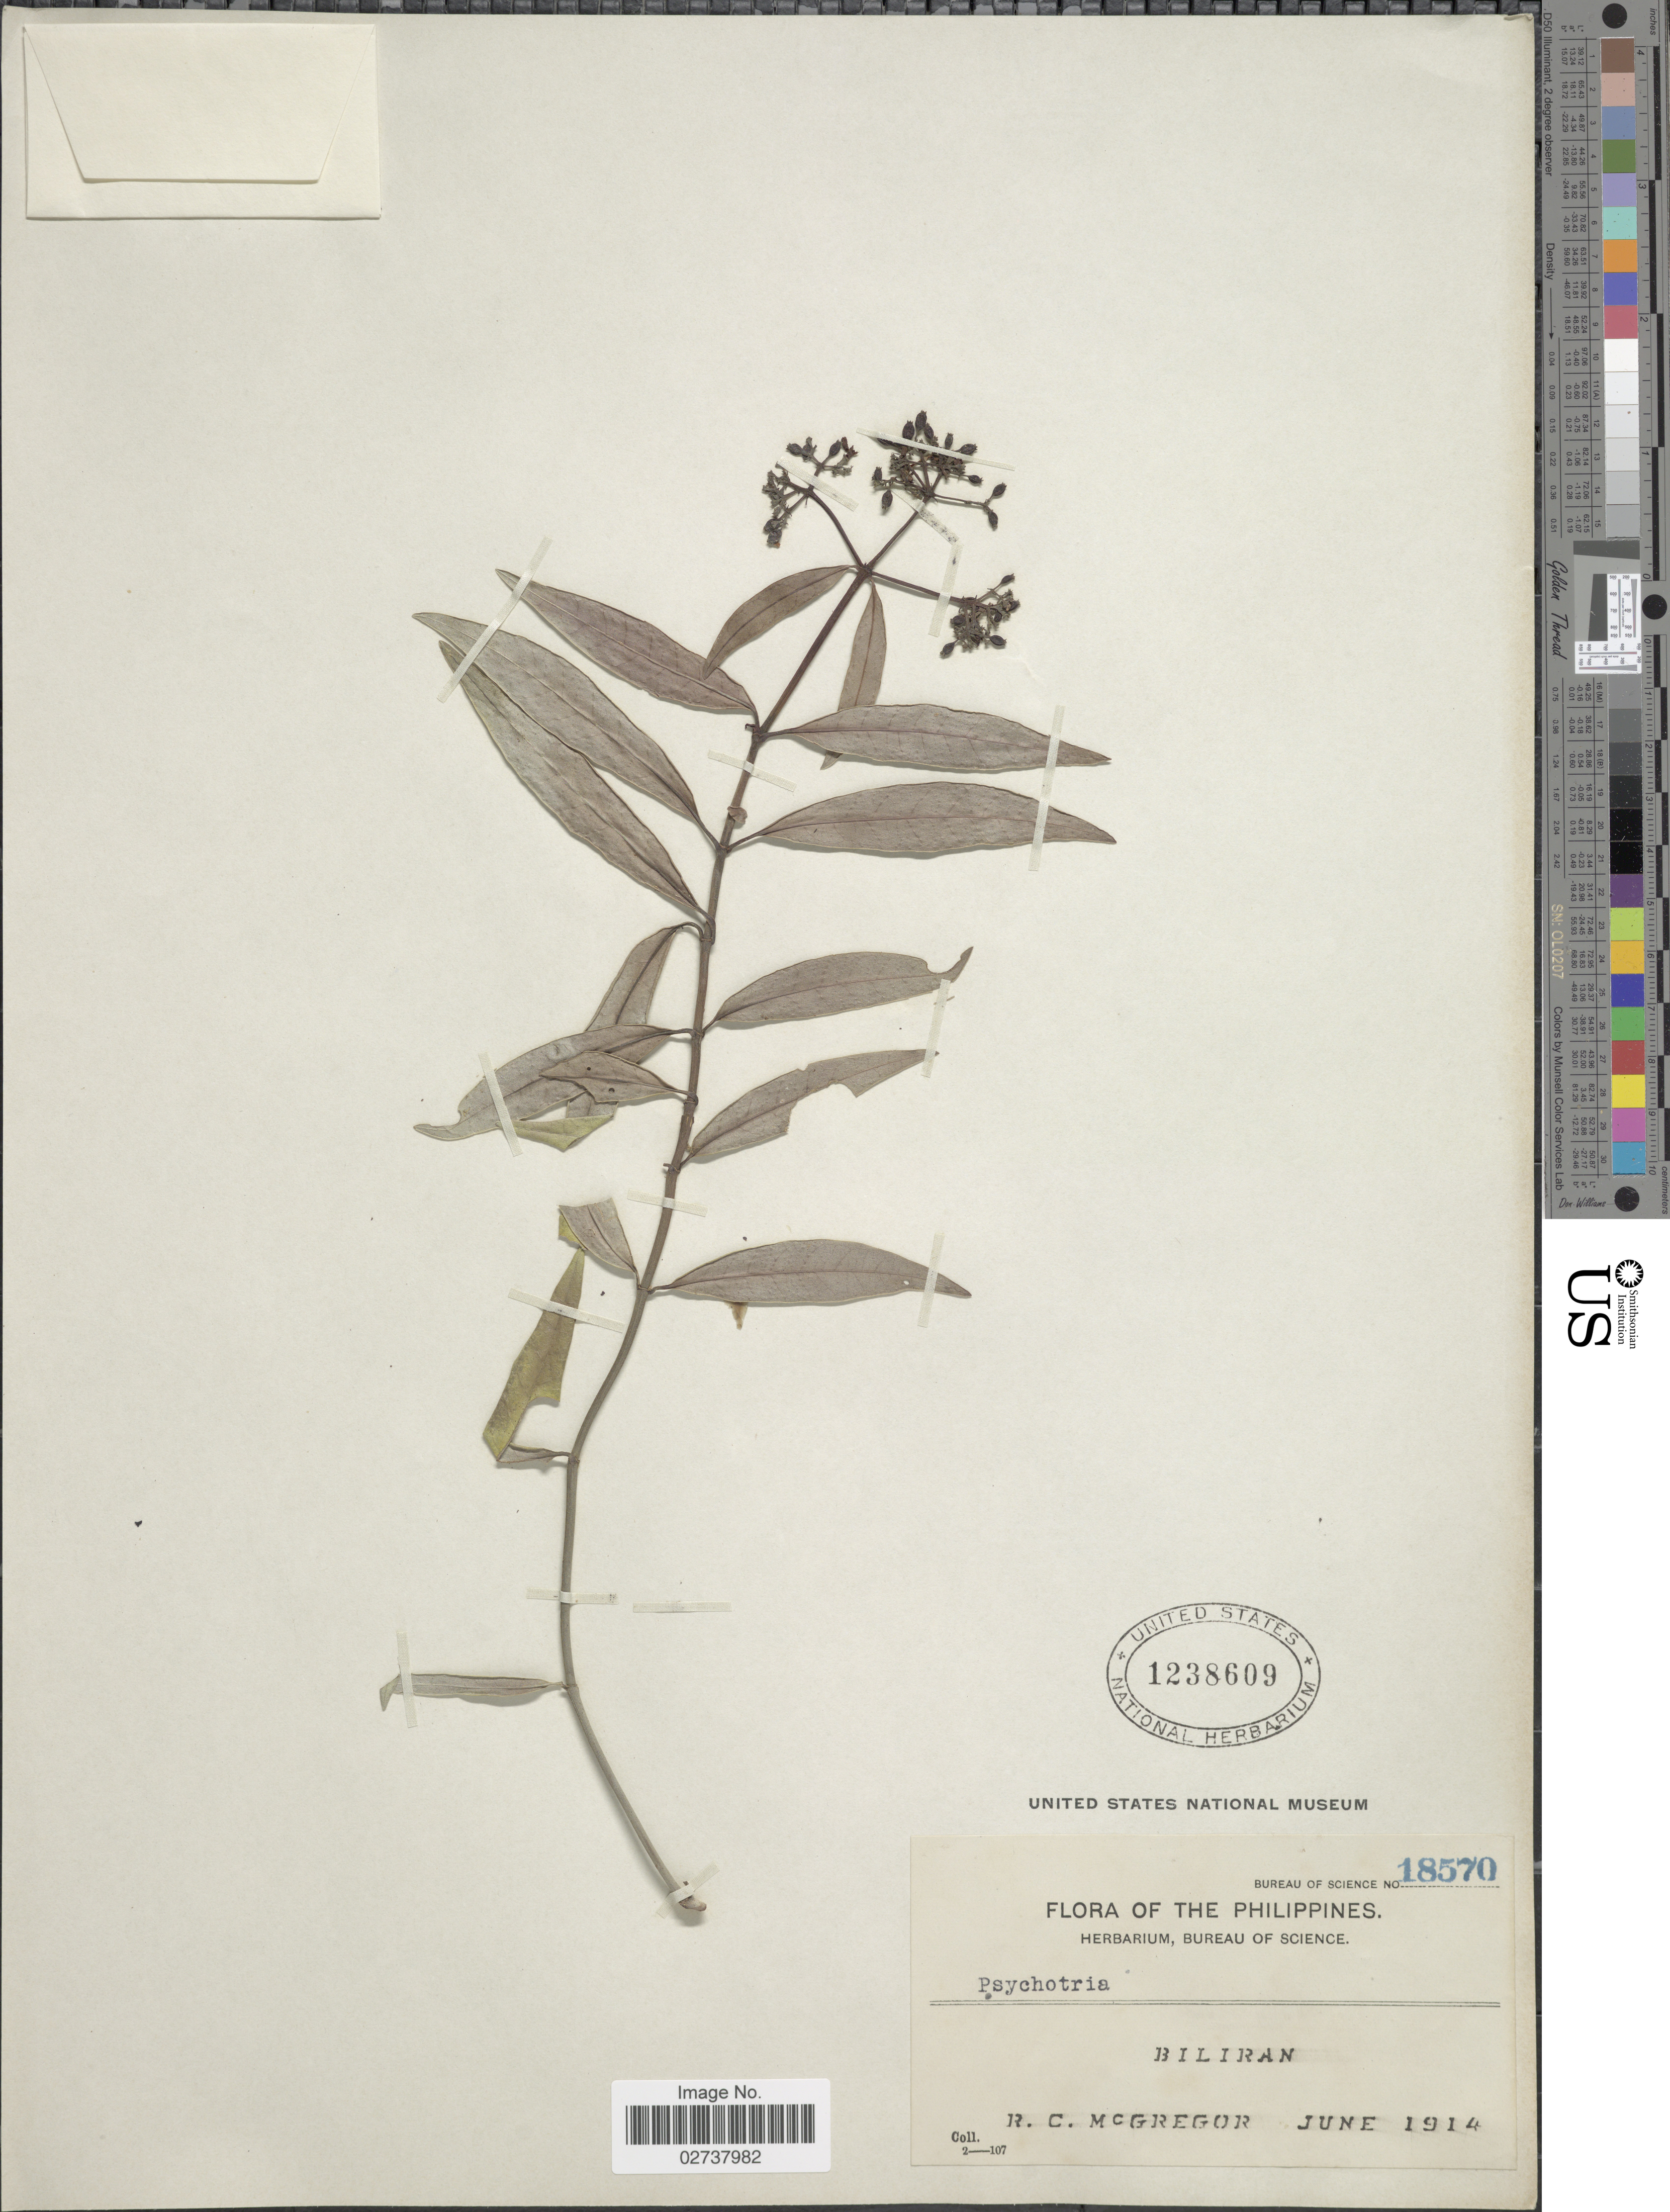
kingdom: Plantae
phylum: Tracheophyta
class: Magnoliopsida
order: Gentianales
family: Rubiaceae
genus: Psychotria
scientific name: Psychotria sp.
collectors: R. C. McGregor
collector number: Bureau of Science 18570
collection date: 1914-06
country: Philippines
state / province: Eastern Visayas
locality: Biliran.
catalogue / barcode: US 1238609